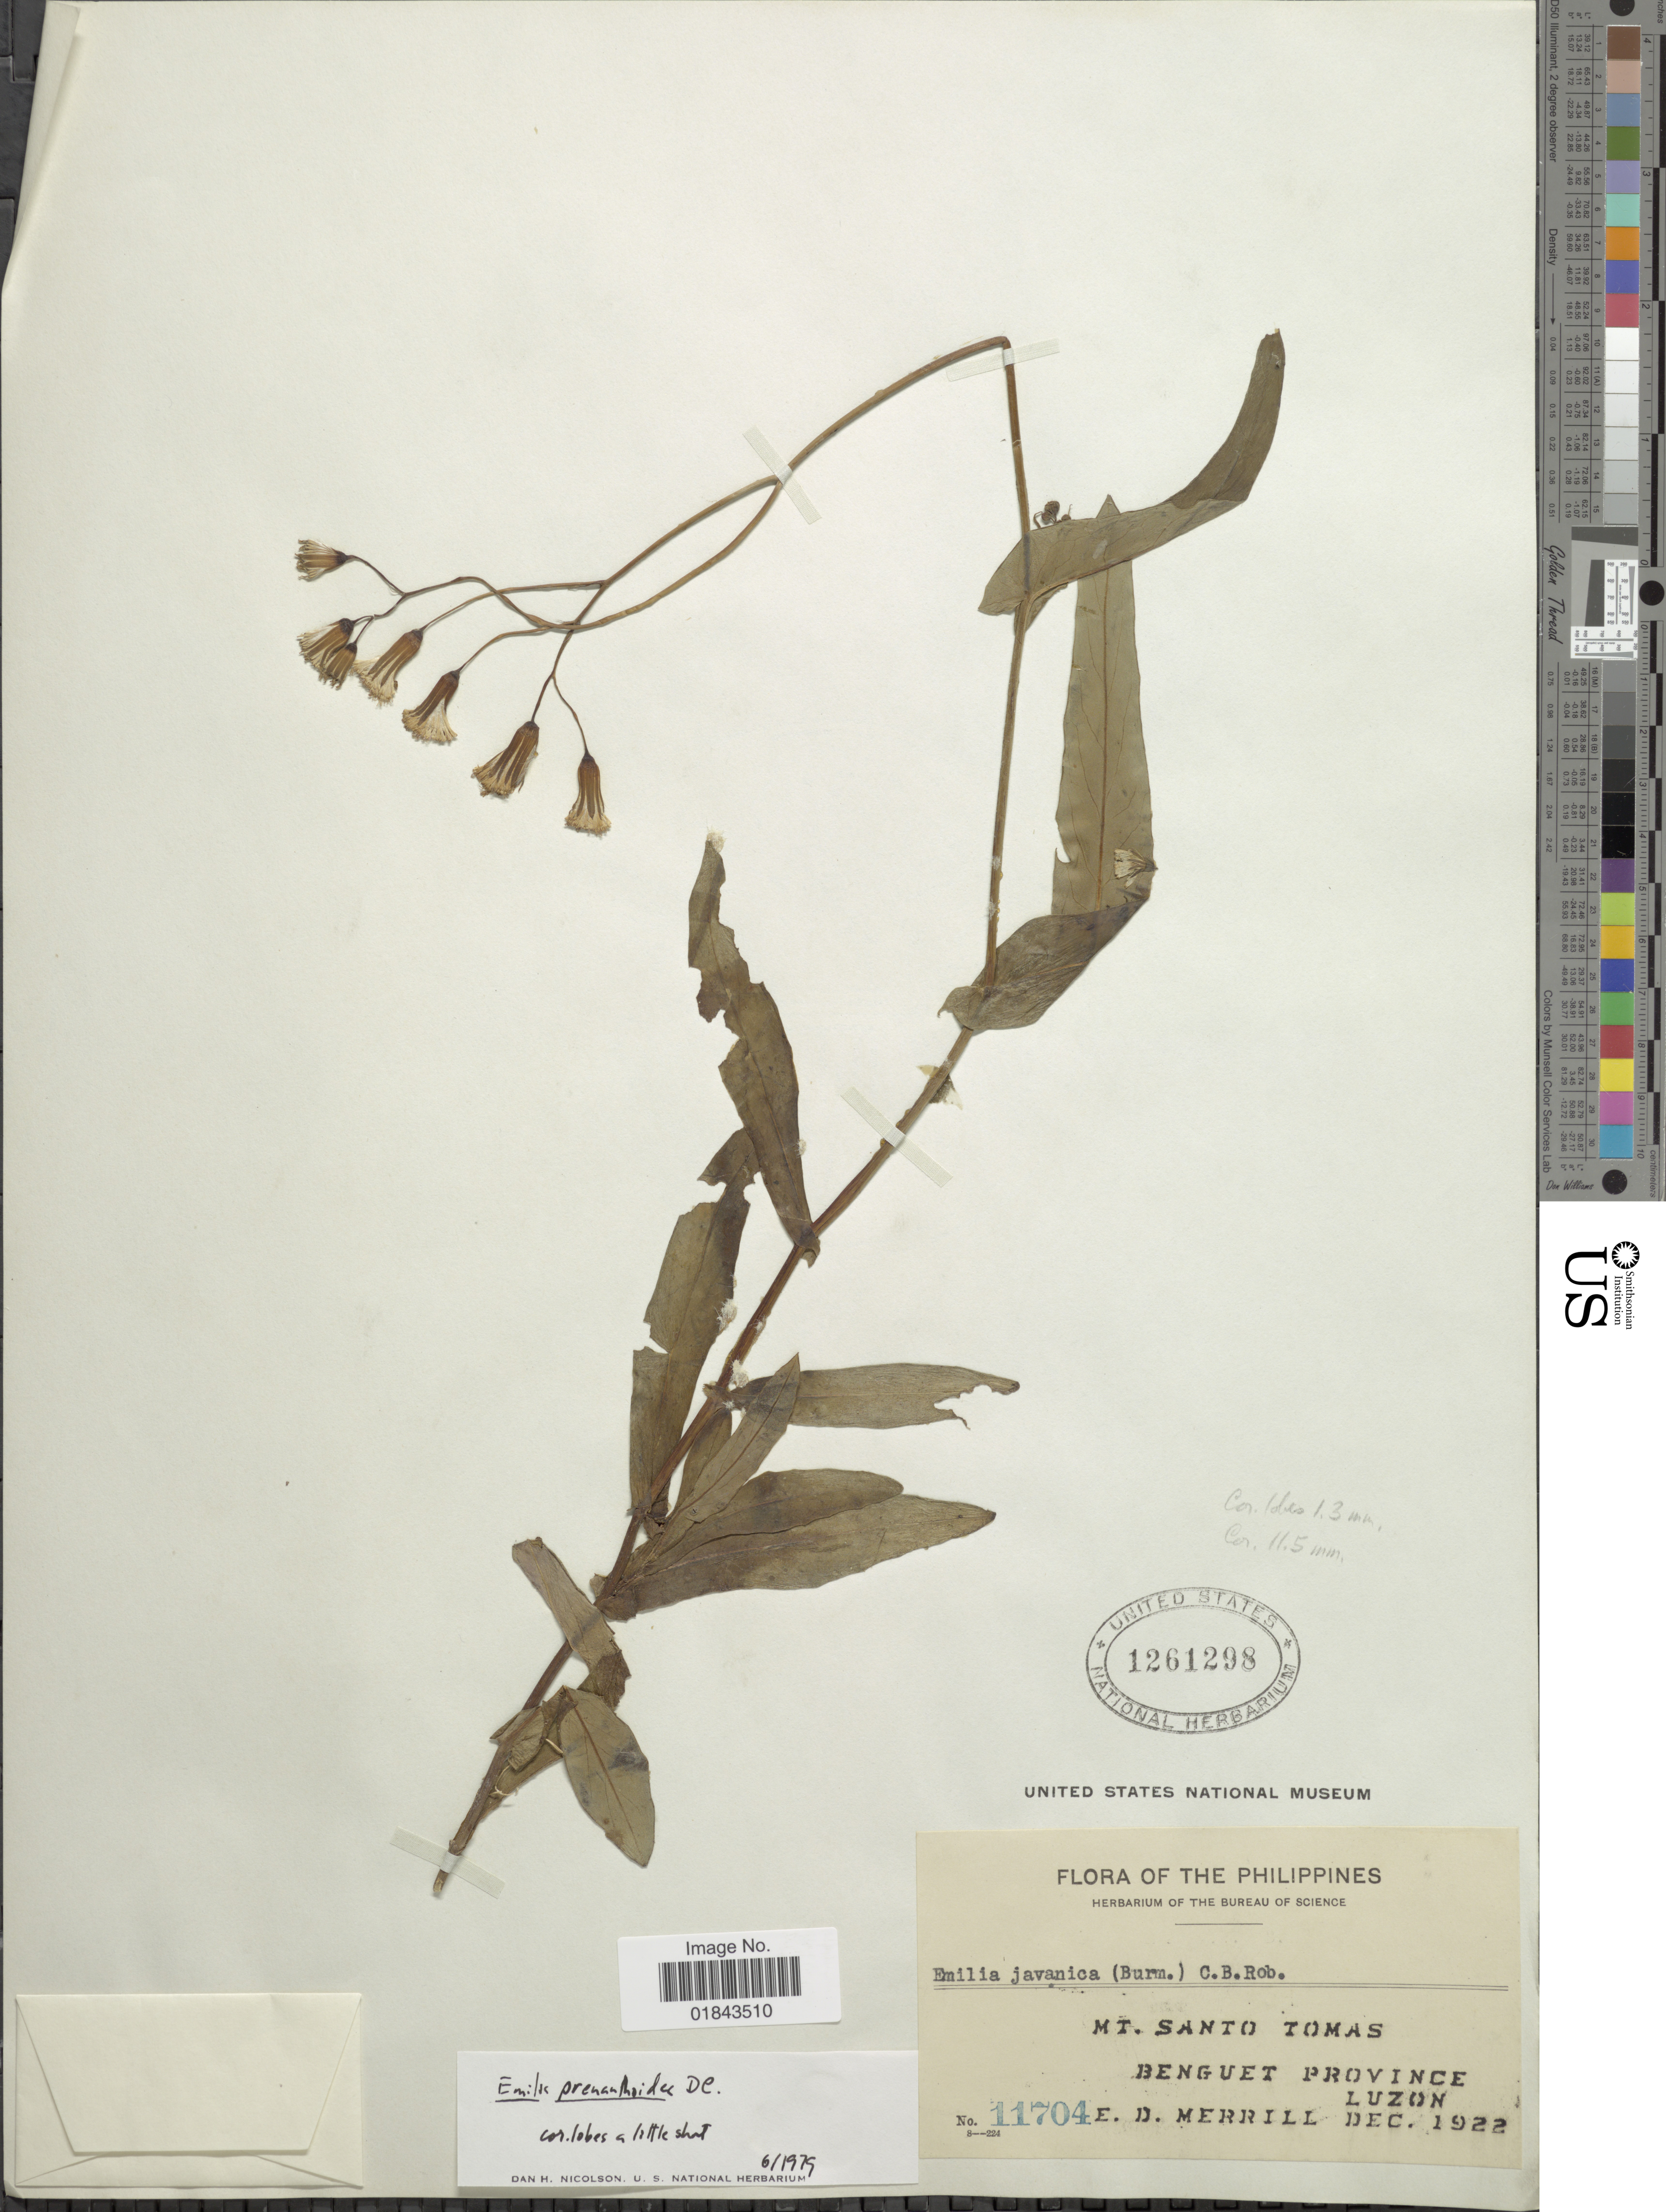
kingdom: Plantae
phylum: Tracheophyta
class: Magnoliopsida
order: Asterales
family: Asteraceae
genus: Emilia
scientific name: Emilia prenanthoidea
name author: DC.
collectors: E. D. Merrill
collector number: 11704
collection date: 1922-12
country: Philippines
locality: Mt. Santo Tomas, Benguet Province, Luzon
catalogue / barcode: US 1261298